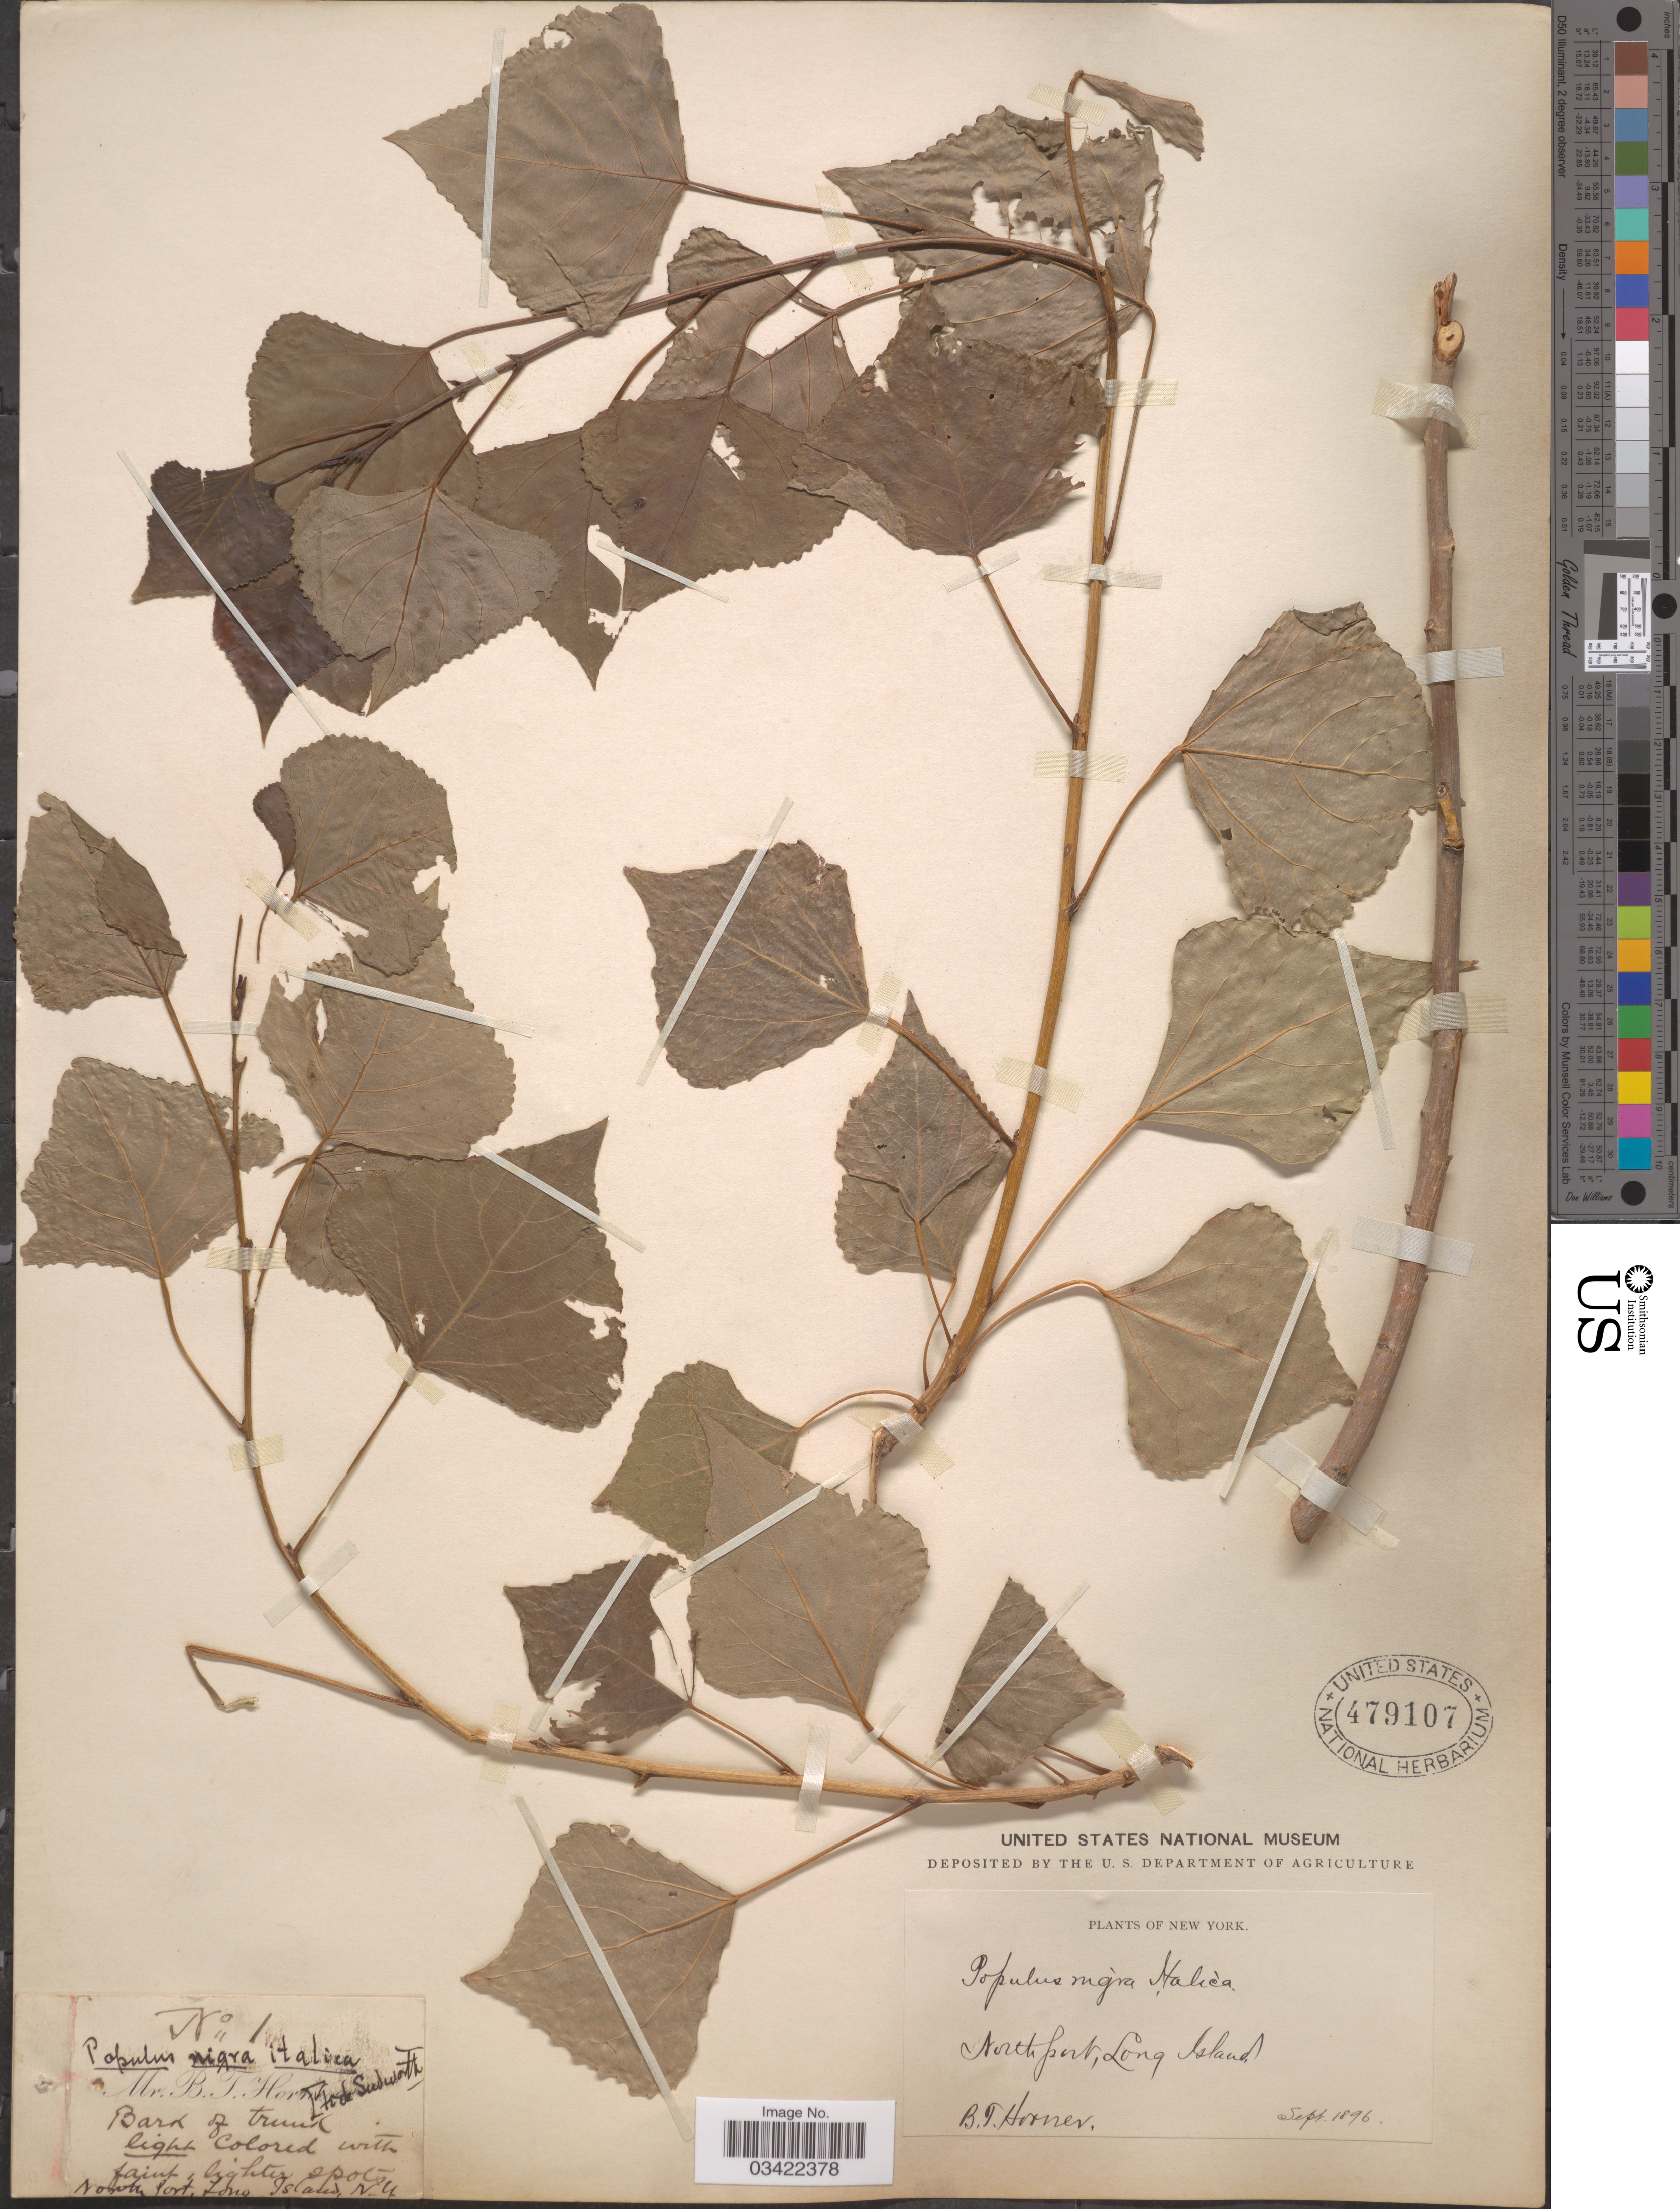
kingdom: Plantae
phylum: Tracheophyta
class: Magnoliopsida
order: Malpighiales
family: Salicaceae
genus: Populus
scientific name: Populus nigra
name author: L.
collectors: B. Horner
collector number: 1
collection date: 1896-09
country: United States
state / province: New York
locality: Northport, Long Island.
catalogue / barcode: US 479107